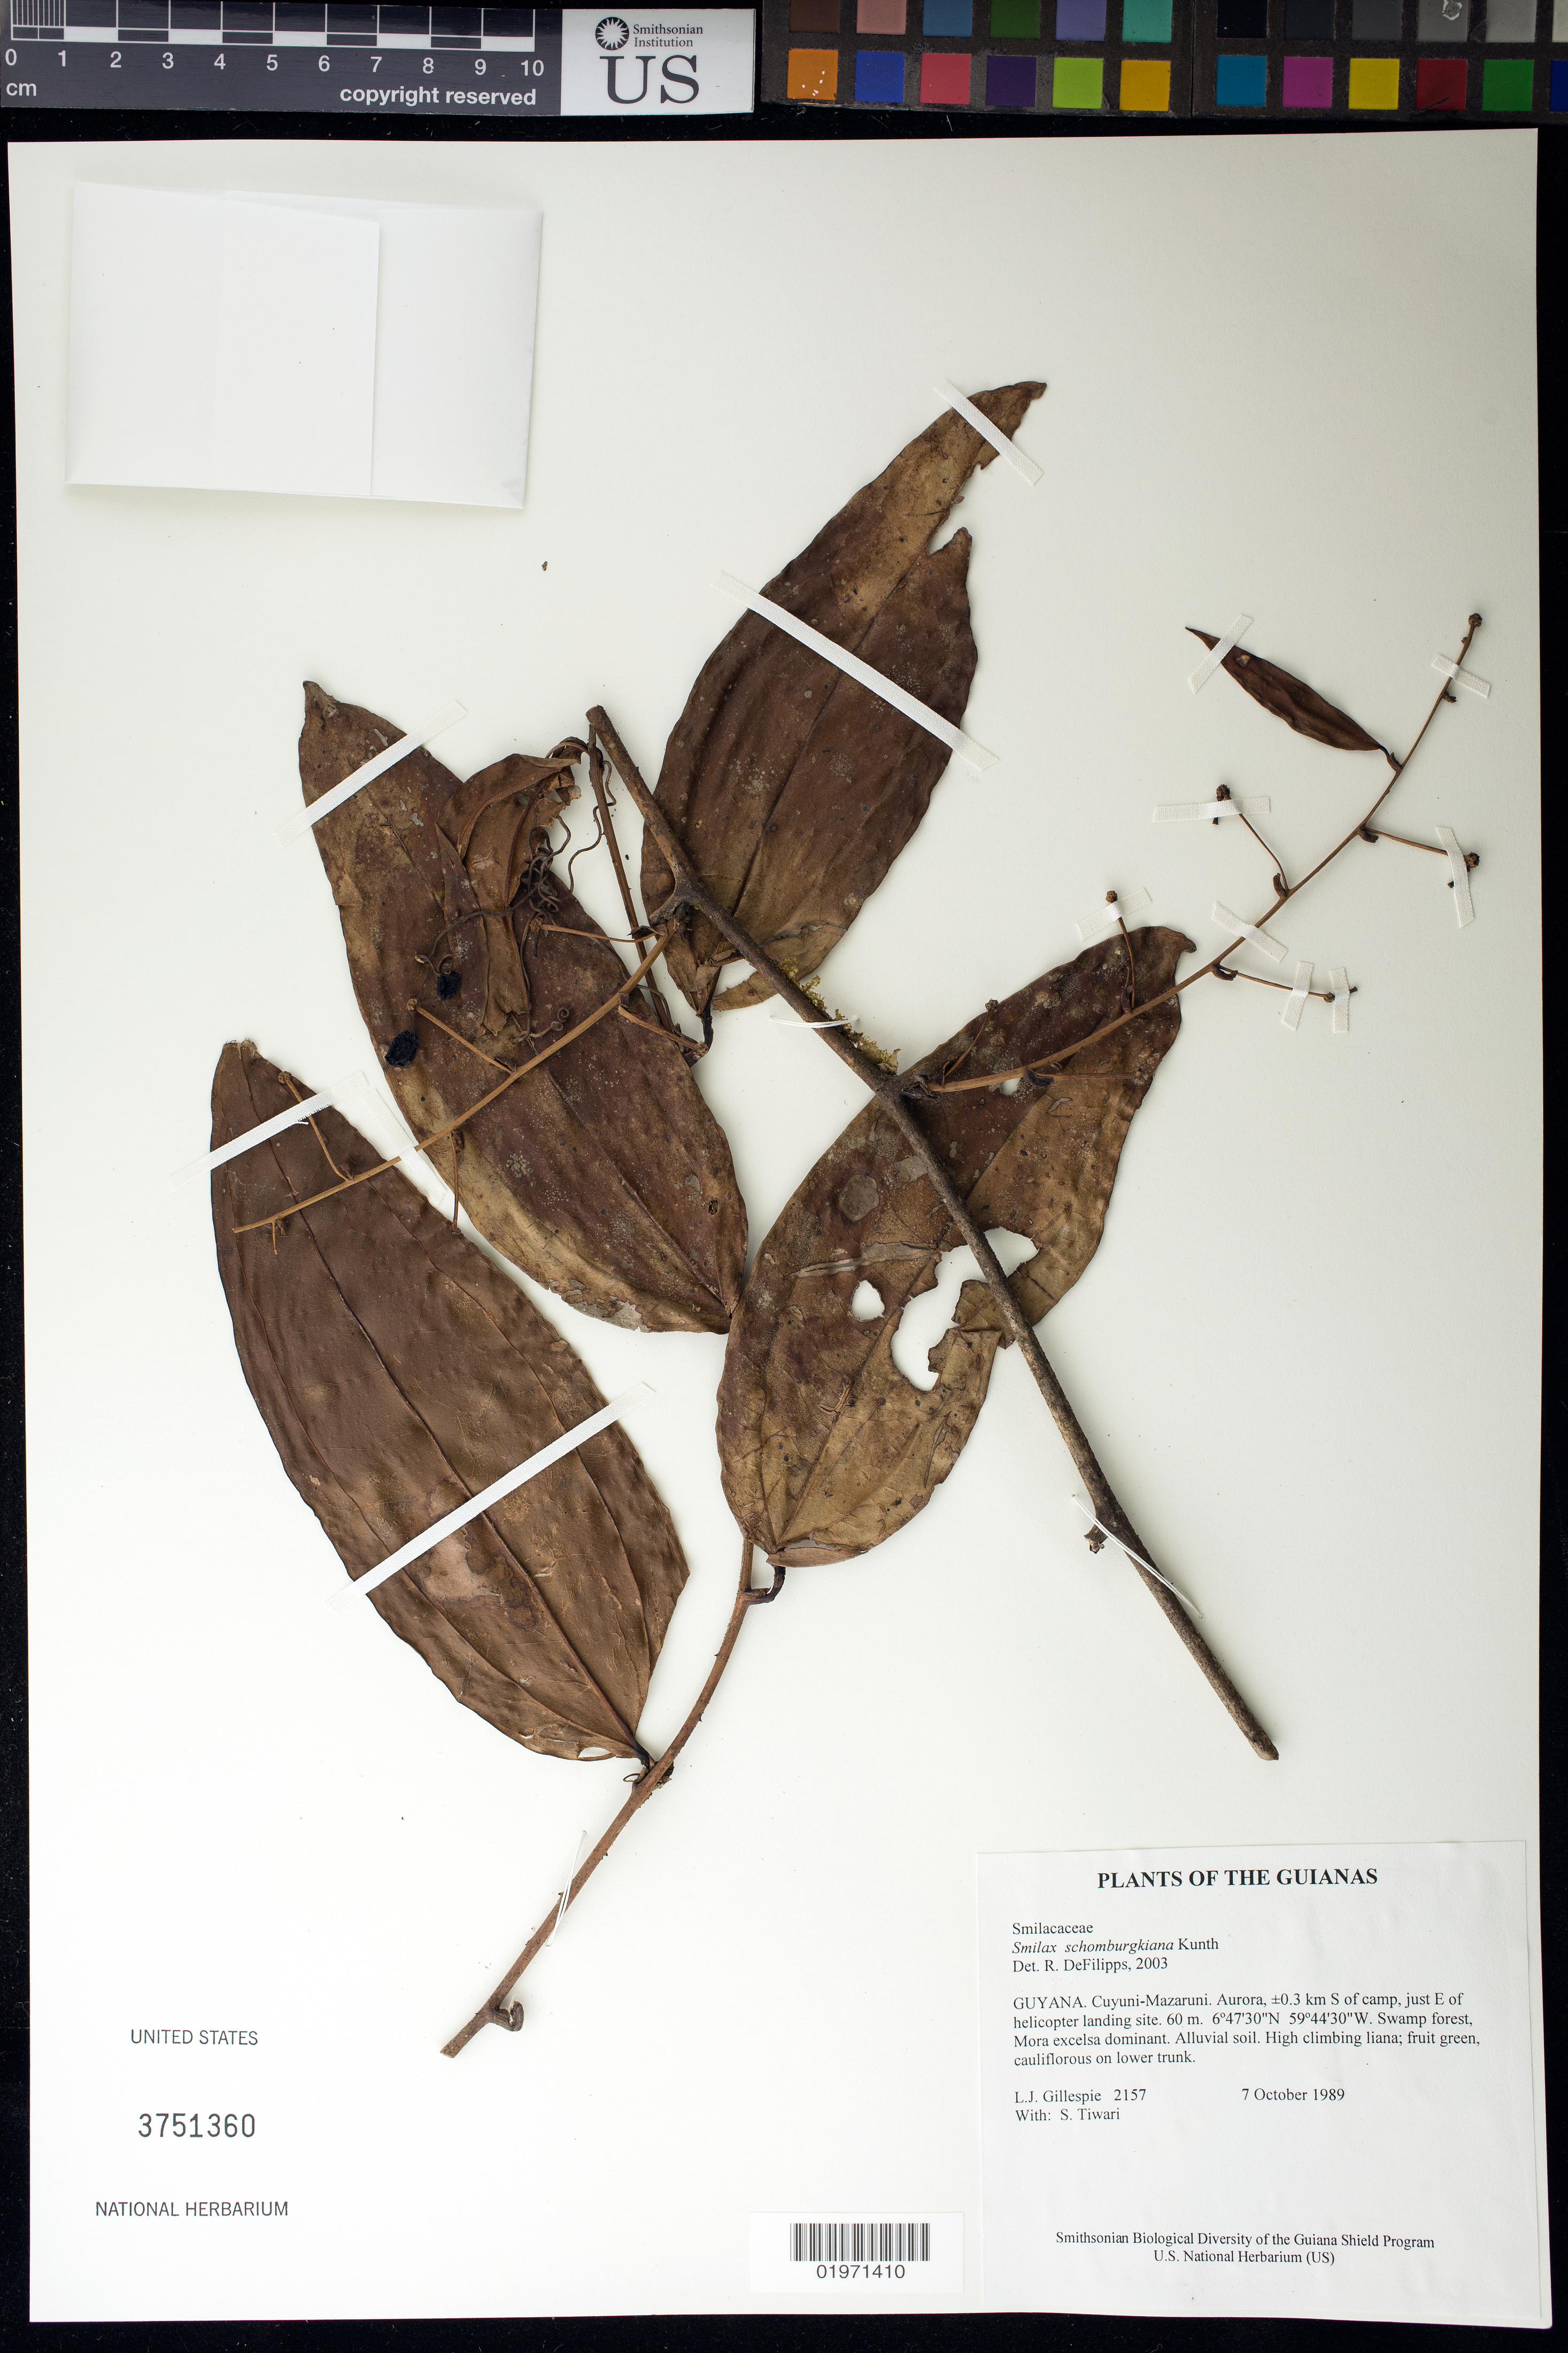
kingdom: Plantae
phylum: Tracheophyta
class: Liliopsida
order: Liliales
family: Smilacaceae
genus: Smilax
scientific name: Smilax schomburgkiana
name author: Kunth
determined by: DeFilipps, R. A.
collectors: L. J. Gillespie & S. Tiwari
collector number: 2157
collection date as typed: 7 October 1989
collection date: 1989-10-07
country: Guyana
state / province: Cuyuni-Mazaruni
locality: Aurora, ±0.3 km S of camp, just E of helicopter landing site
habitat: Swamp forest, Mora excelsa dominant. Alluvial soil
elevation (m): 60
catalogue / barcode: US 3751360